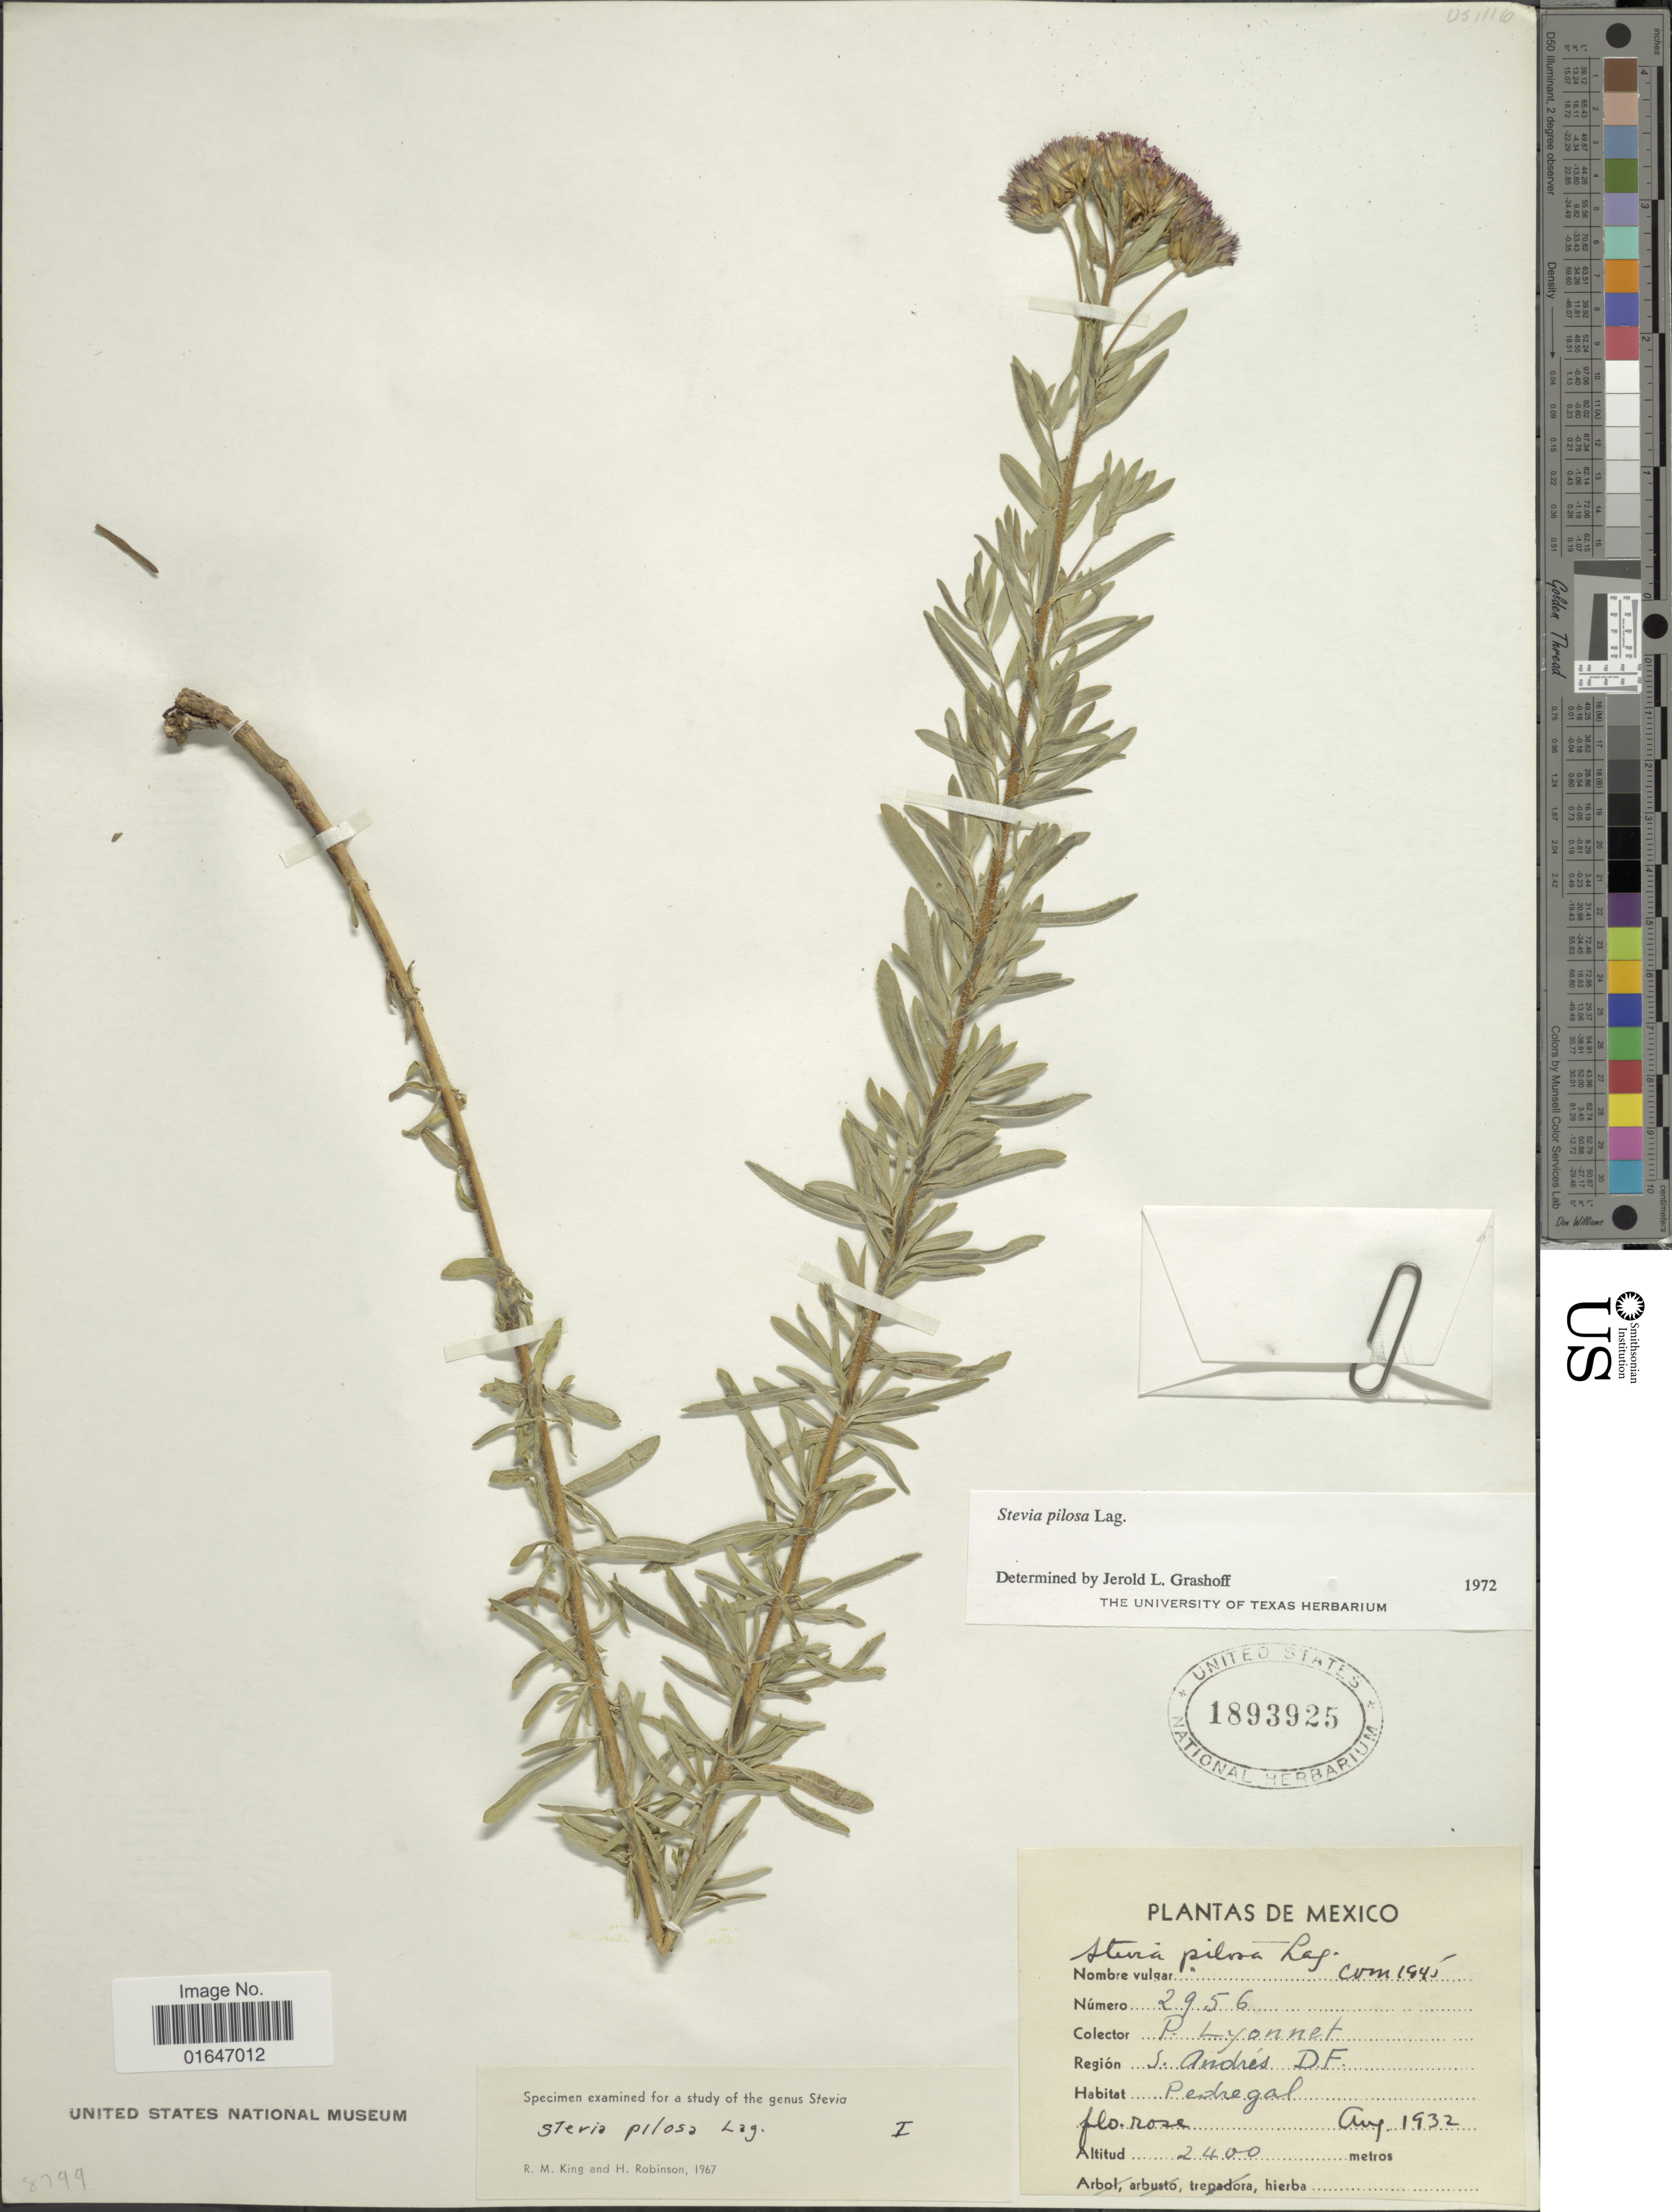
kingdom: Plantae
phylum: Tracheophyta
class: Magnoliopsida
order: Asterales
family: Asteraceae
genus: Stevia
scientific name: Stevia pilosa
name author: Lag.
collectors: P. Lyonnet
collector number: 2956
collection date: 1932-08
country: Mexico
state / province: Distrito Federal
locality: S. Andrés, Pedegral.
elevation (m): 2400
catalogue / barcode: US 1893925